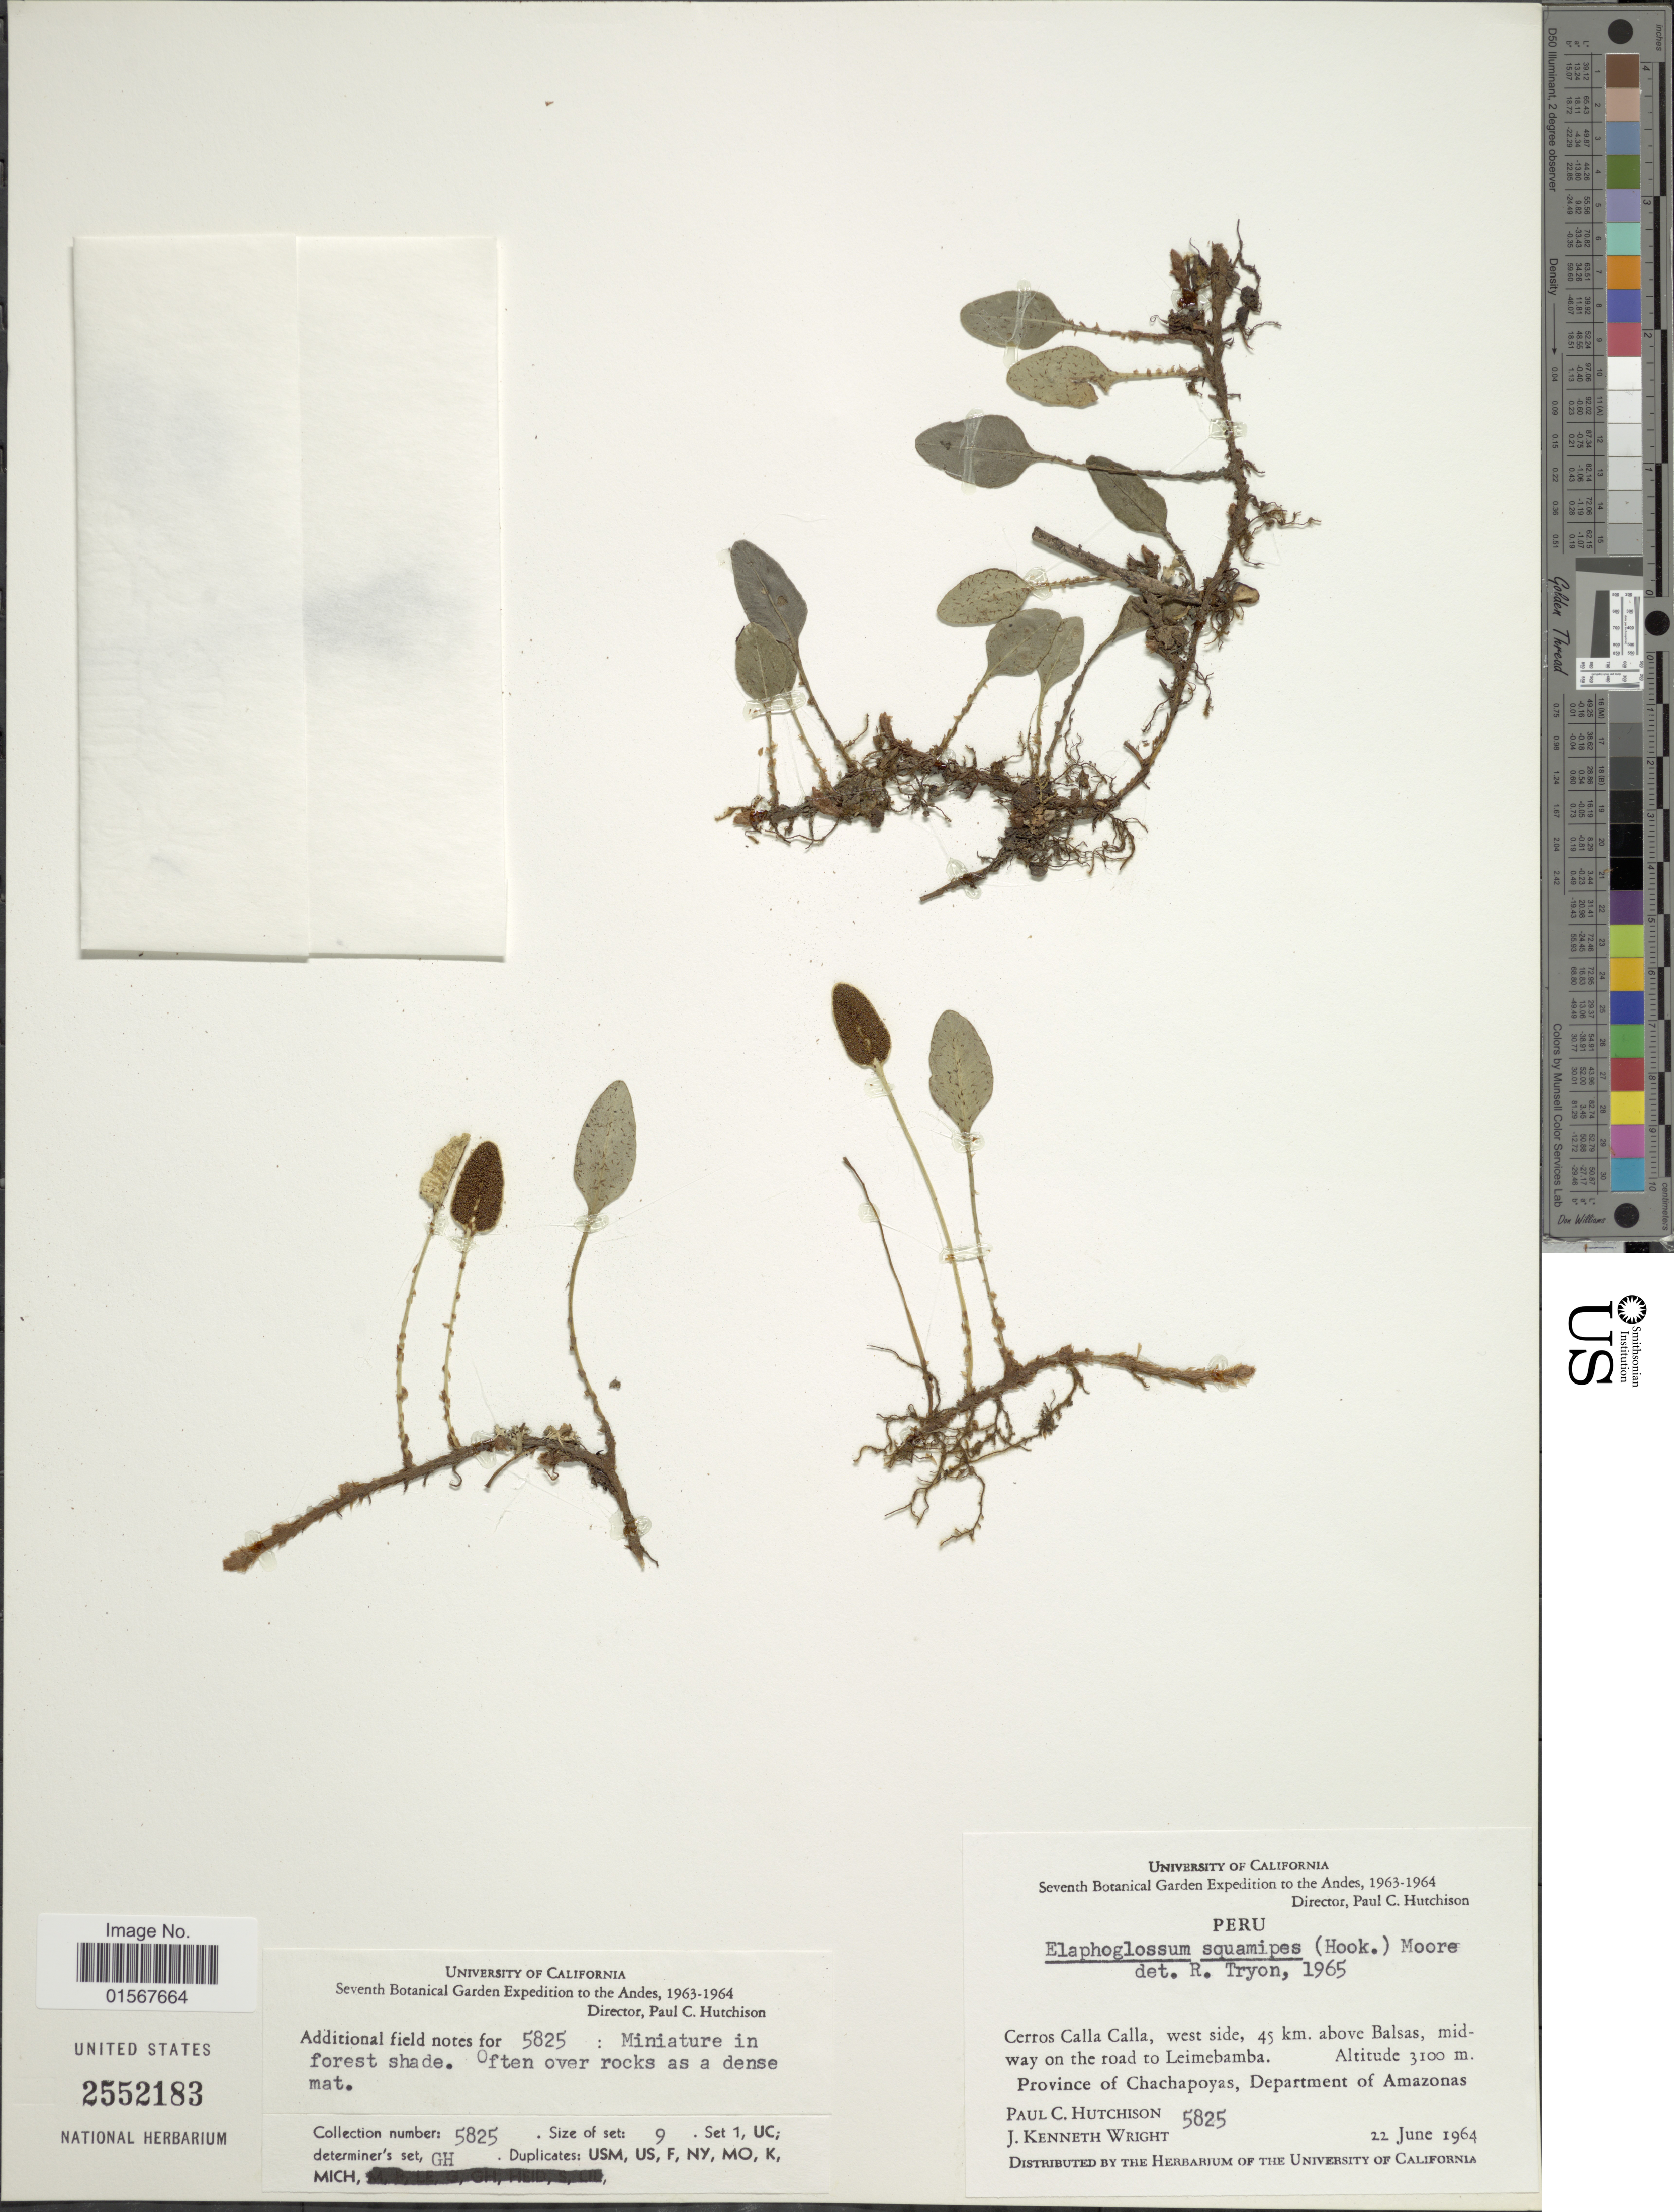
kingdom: Plantae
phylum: Tracheophyta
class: Polypodiopsida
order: Polypodiales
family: Dryopteridaceae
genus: Elaphoglossum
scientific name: Elaphoglossum squamipes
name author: (Hook.) T. Moore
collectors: P. C. Hutchison & J. K. Wright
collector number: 5825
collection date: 1964-06-22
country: Peru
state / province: Amazonas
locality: Peru, Province of Chachapoyas, Department of Amazonas, Cerros Calla Calla, west side, 45 km. above Balsas, midway on the road to Leimebamba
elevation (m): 3100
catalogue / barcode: US 2552183